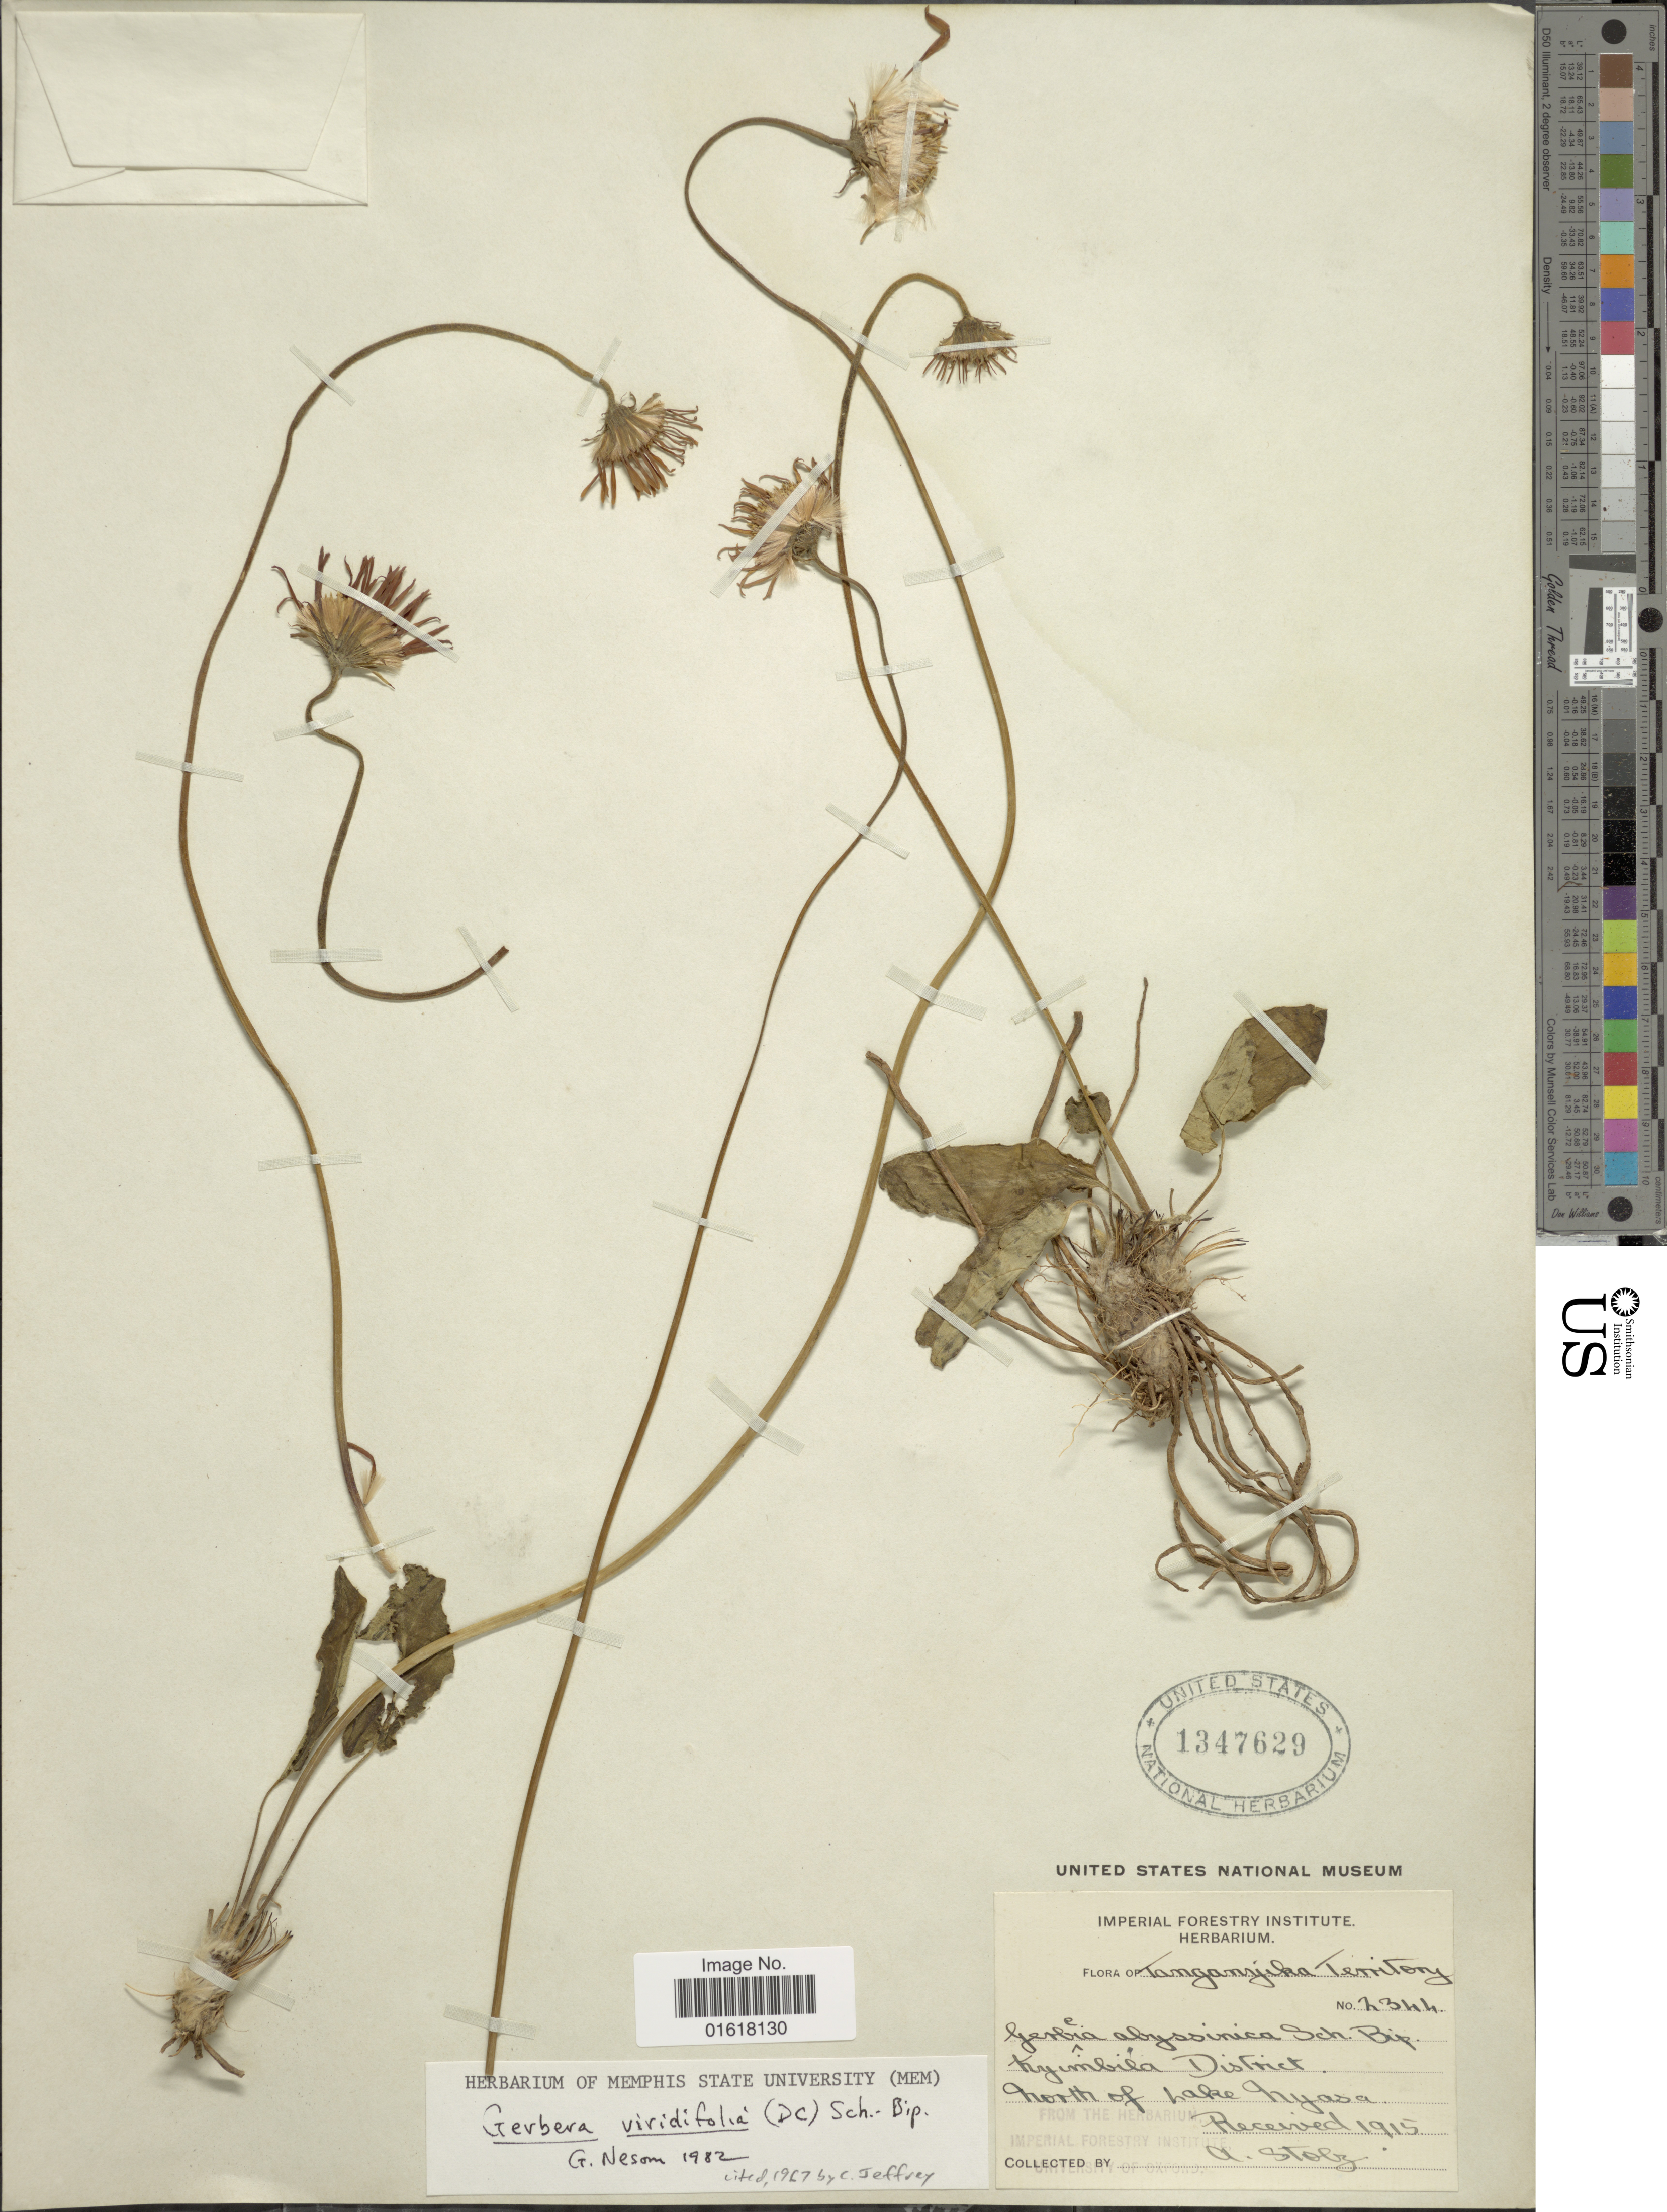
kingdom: Plantae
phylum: Tracheophyta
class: Magnoliopsida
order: Asterales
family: Asteraceae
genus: Gerbera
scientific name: Gerbera viridifolia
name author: (DC.) Sch. Bip.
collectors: A. Stolz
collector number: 2344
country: Tanzania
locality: Tanganyika Territory. Kyimbila District. North of Lake Nyasa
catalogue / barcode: US 1347629